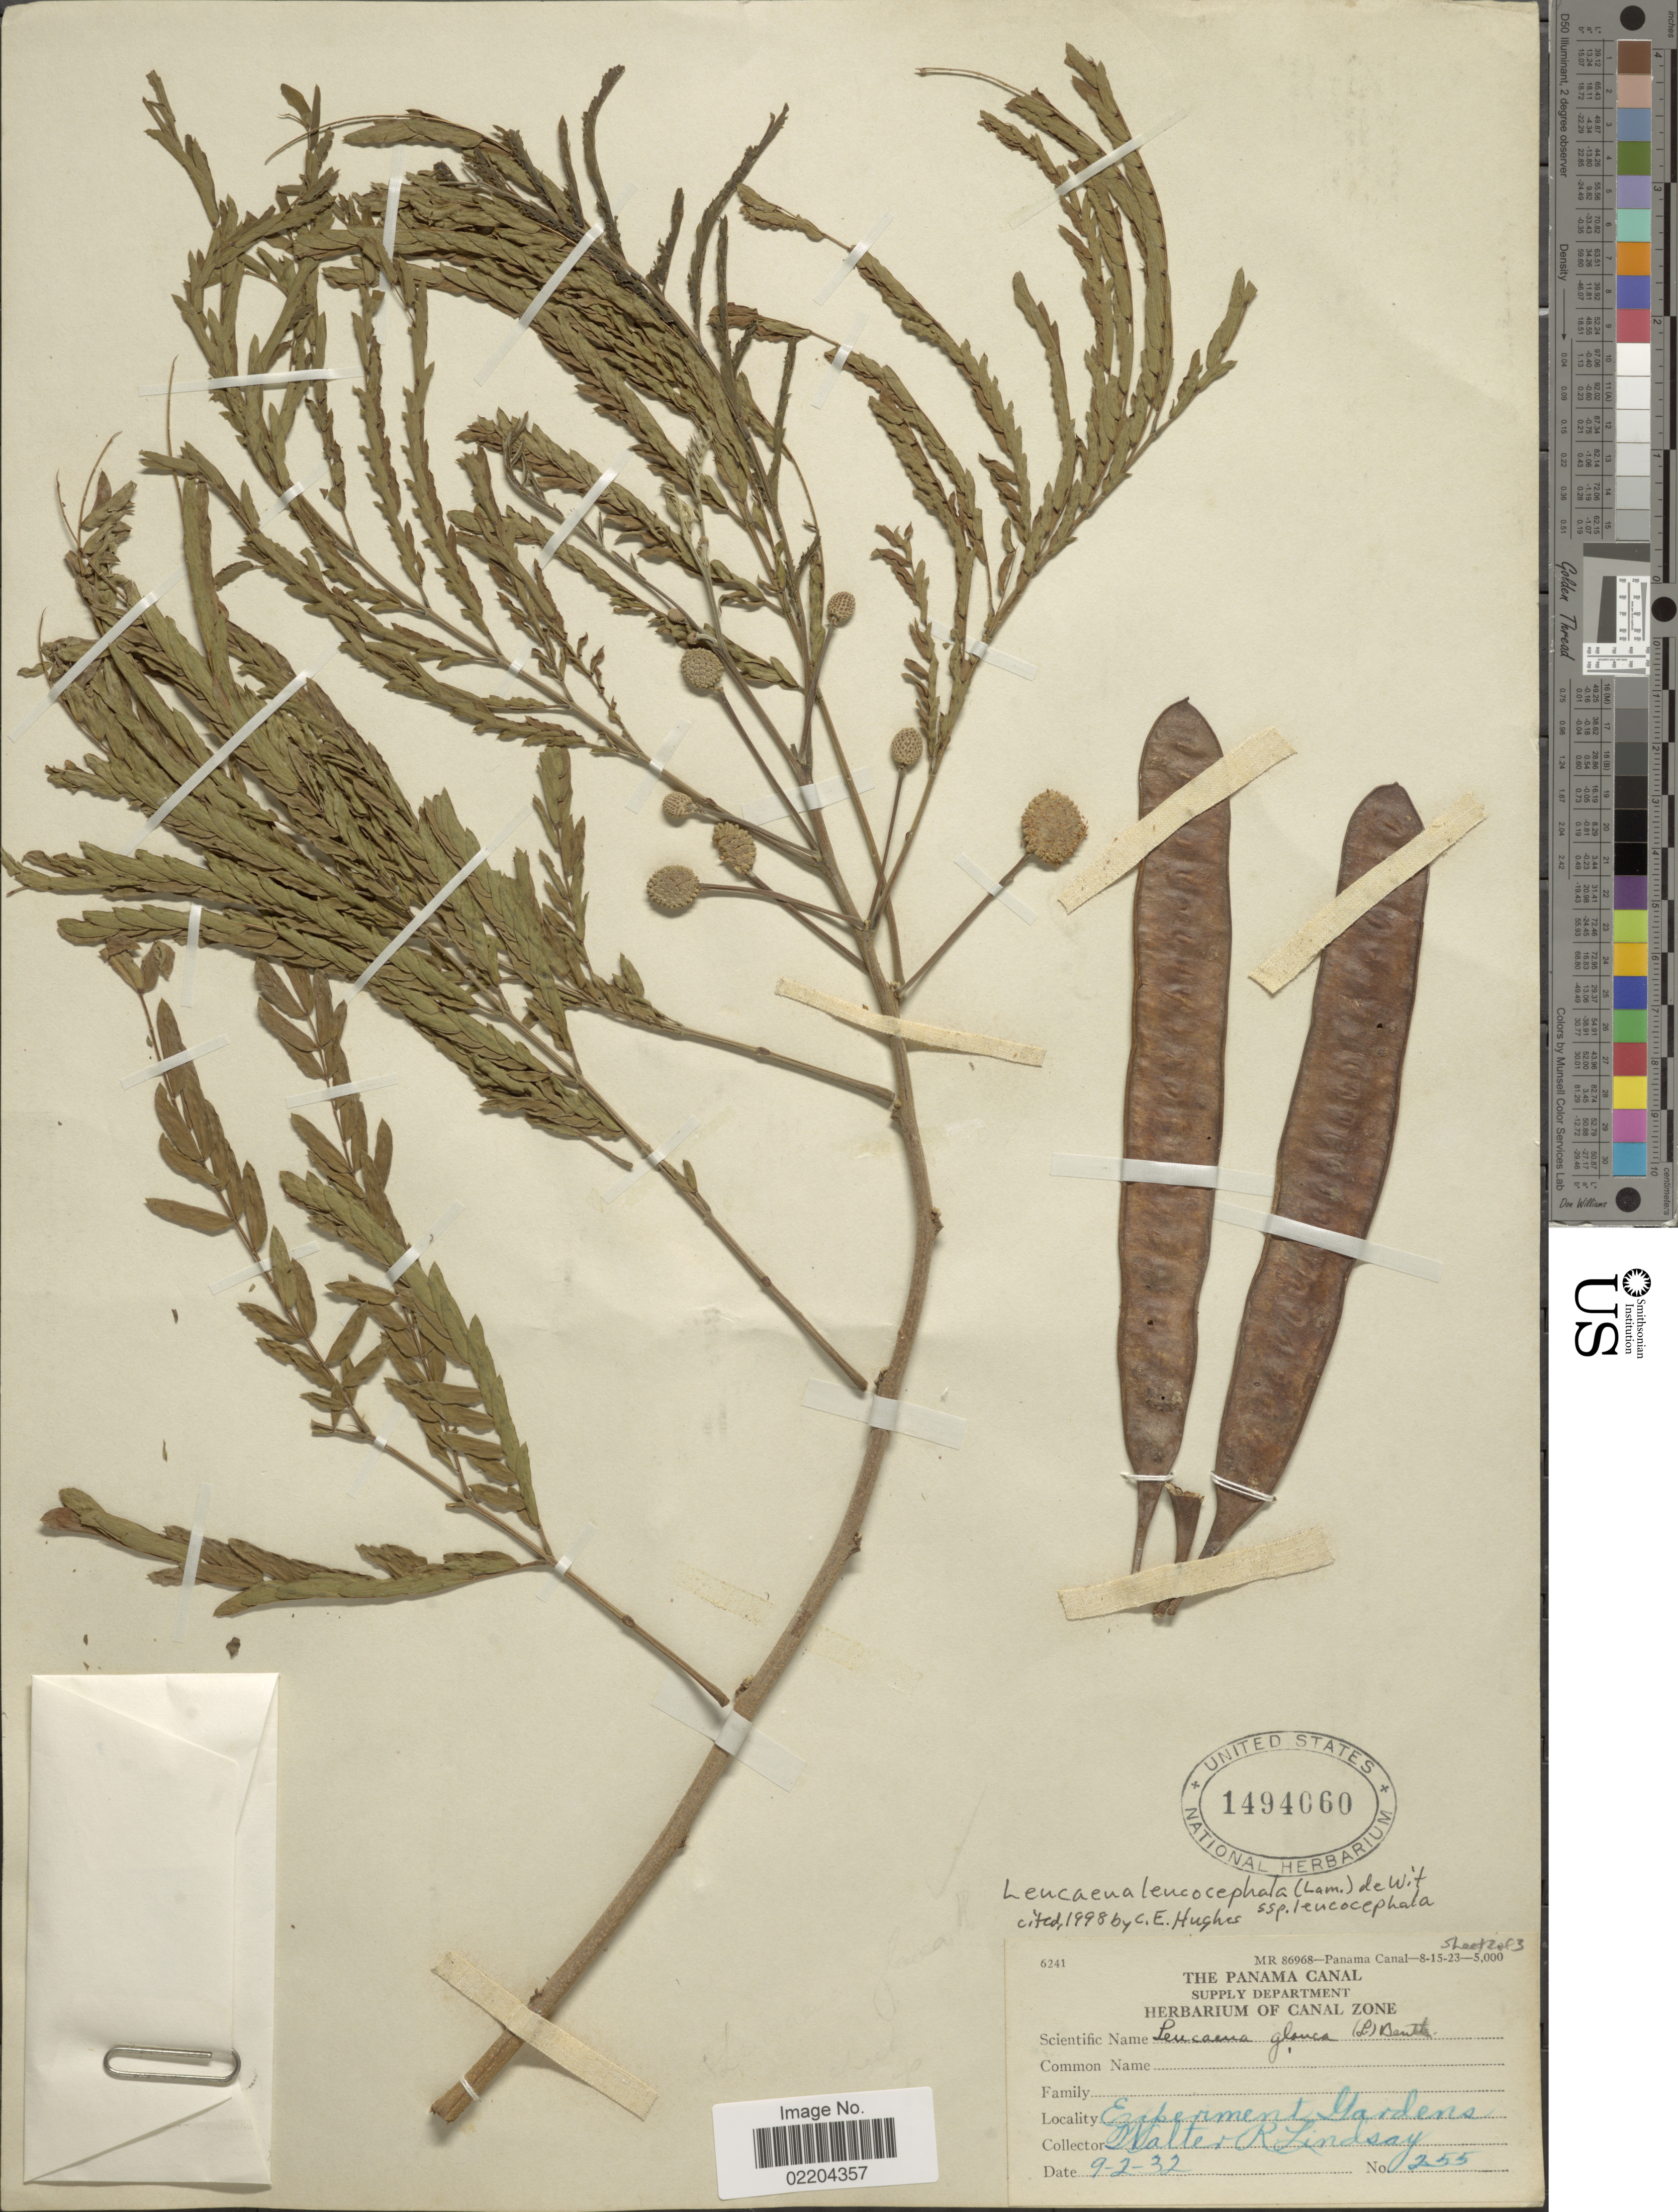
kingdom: Plantae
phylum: Tracheophyta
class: Magnoliopsida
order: Fabales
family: Fabaceae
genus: Leucaena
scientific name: Leucaena leucocephala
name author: (Lam.) de Wit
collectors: W. Lindsay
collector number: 255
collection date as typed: Transcribed d/m/y: 9/2/32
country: Panama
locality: Panama Canal. Experimental Gardens.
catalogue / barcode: US 1494060